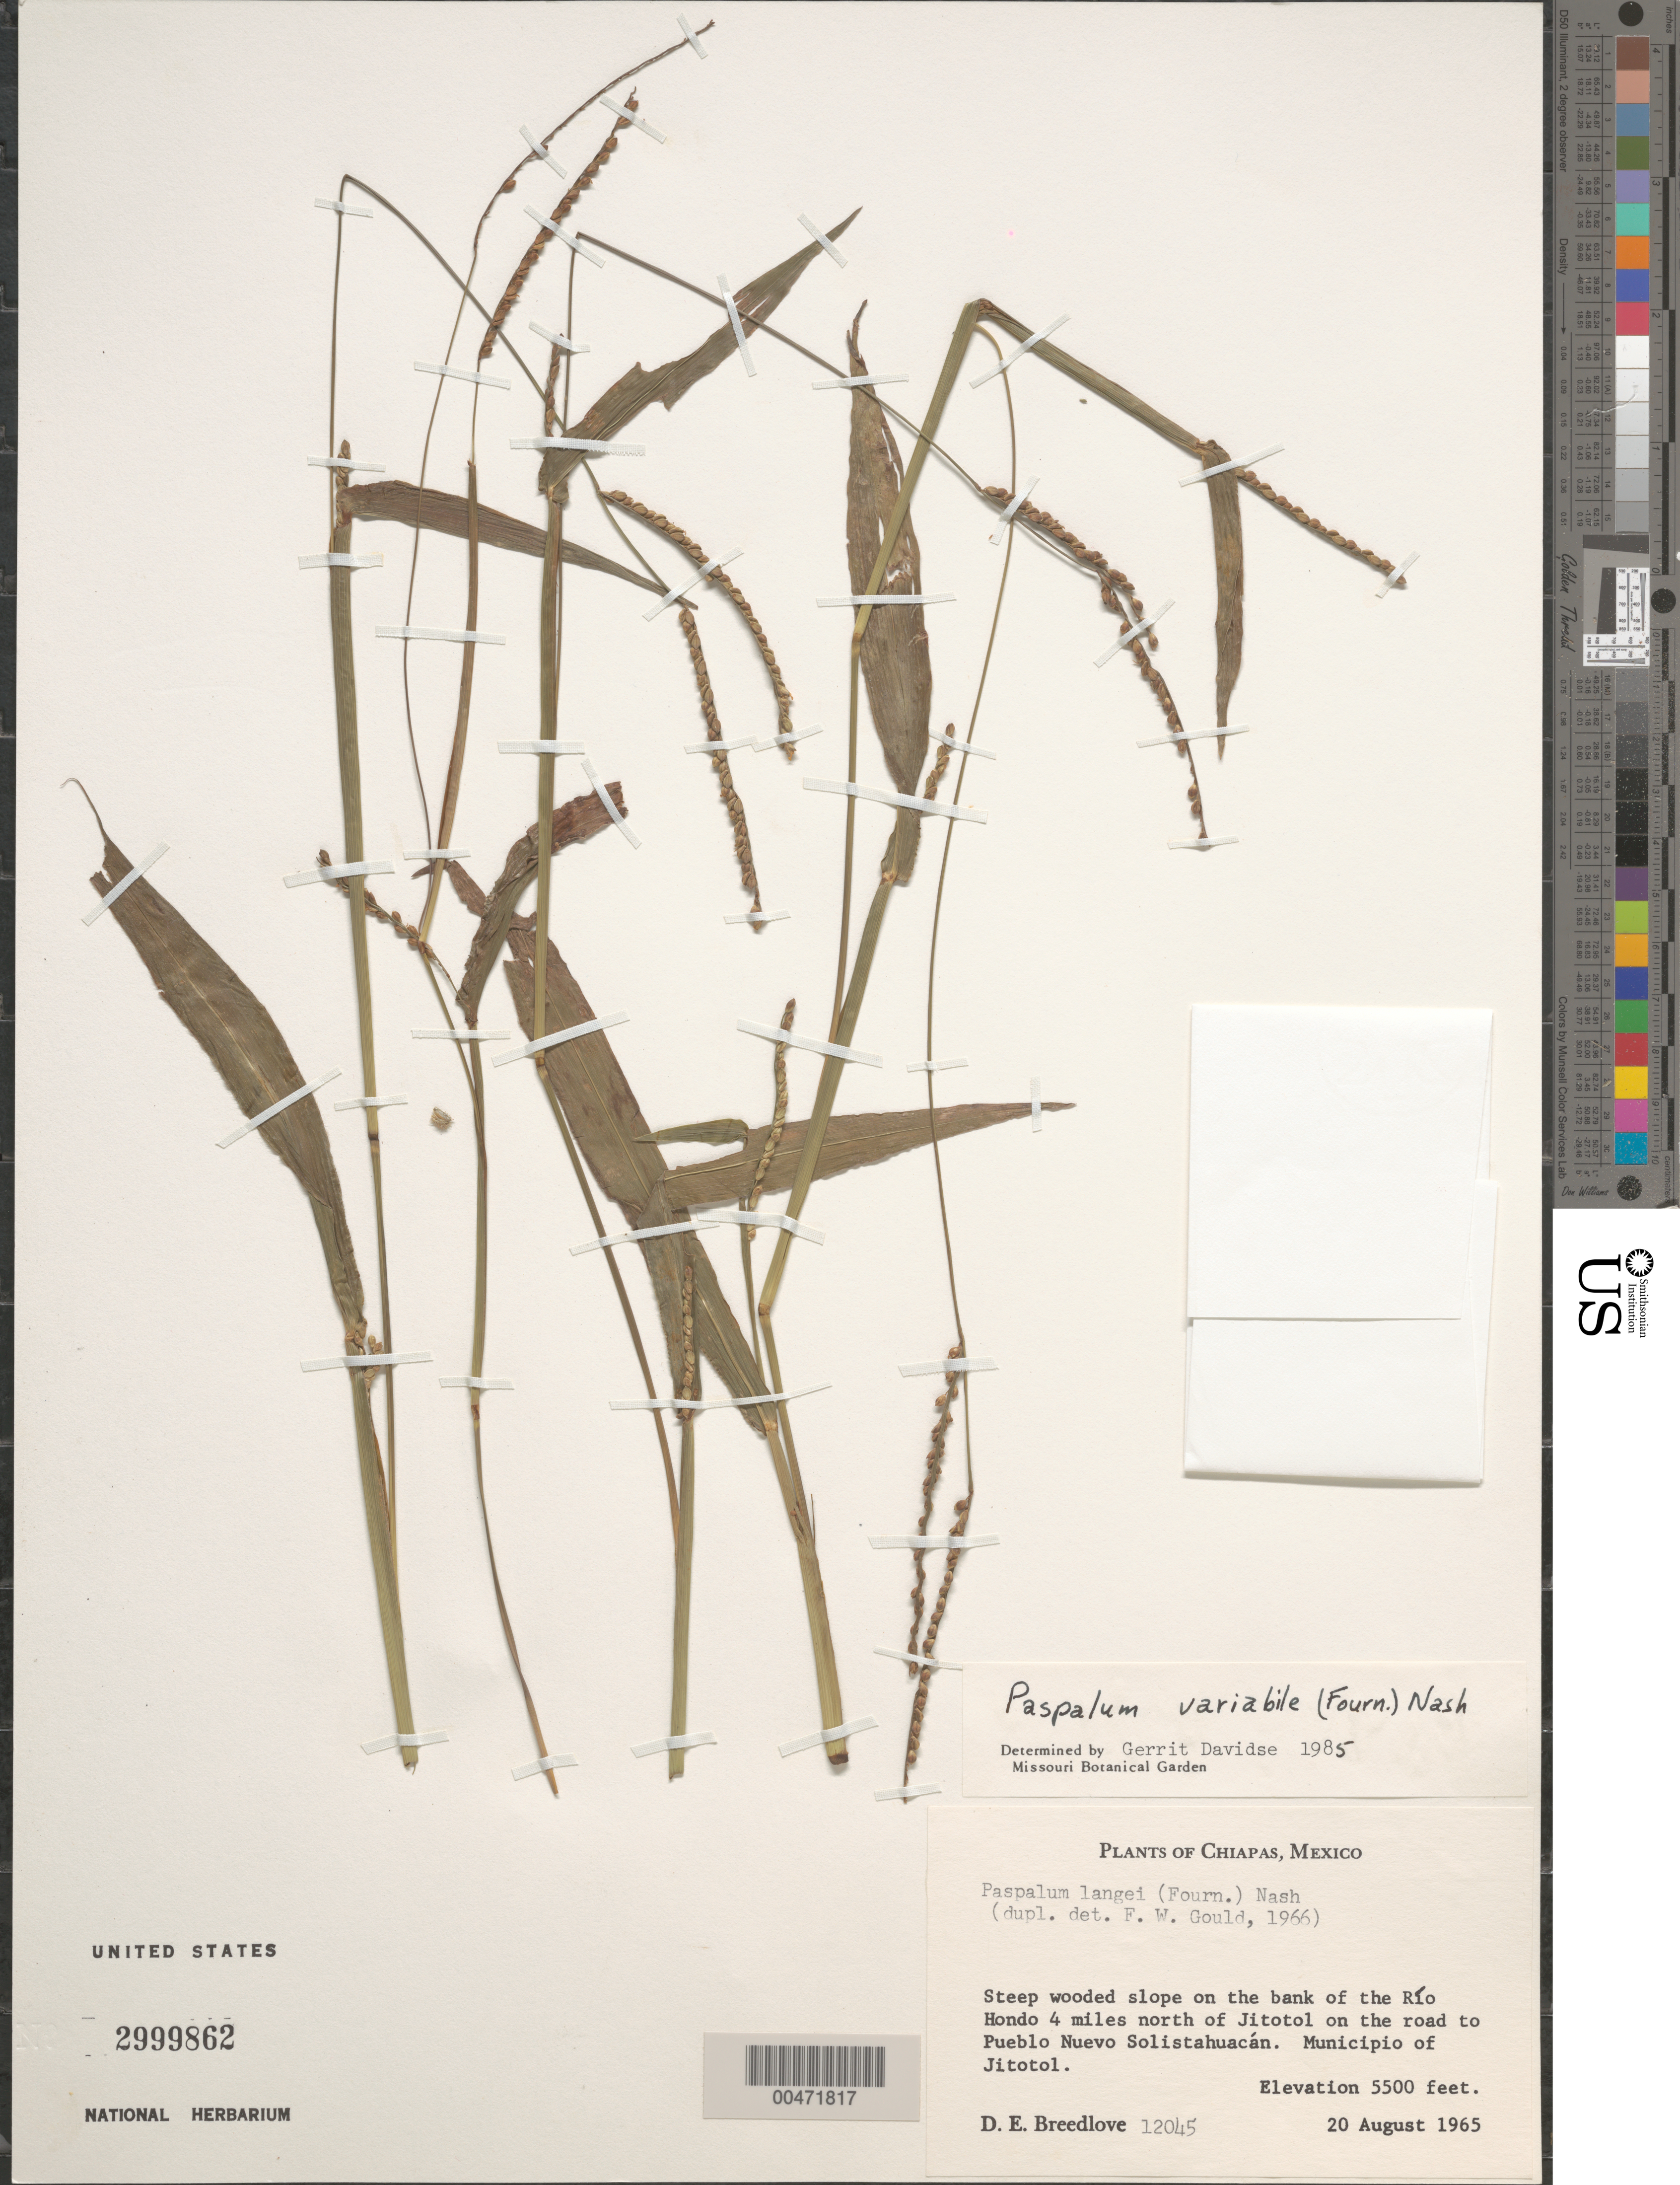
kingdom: Plantae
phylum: Tracheophyta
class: Liliopsida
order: Poales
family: Poaceae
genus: Paspalum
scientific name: Paspalum variabile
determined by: Davidse, Gerrit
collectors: D. E. Breedlove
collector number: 12045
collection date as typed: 20 Aug 1965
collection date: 1965-08-20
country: Mexico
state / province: Chiapas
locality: Bank of the R¡o Hondo 4 mi N of Jitotol on the rd to Pueblo Nuevo Solistahuac n, Mun of Jitotol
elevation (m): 1676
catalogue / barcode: US 2999862